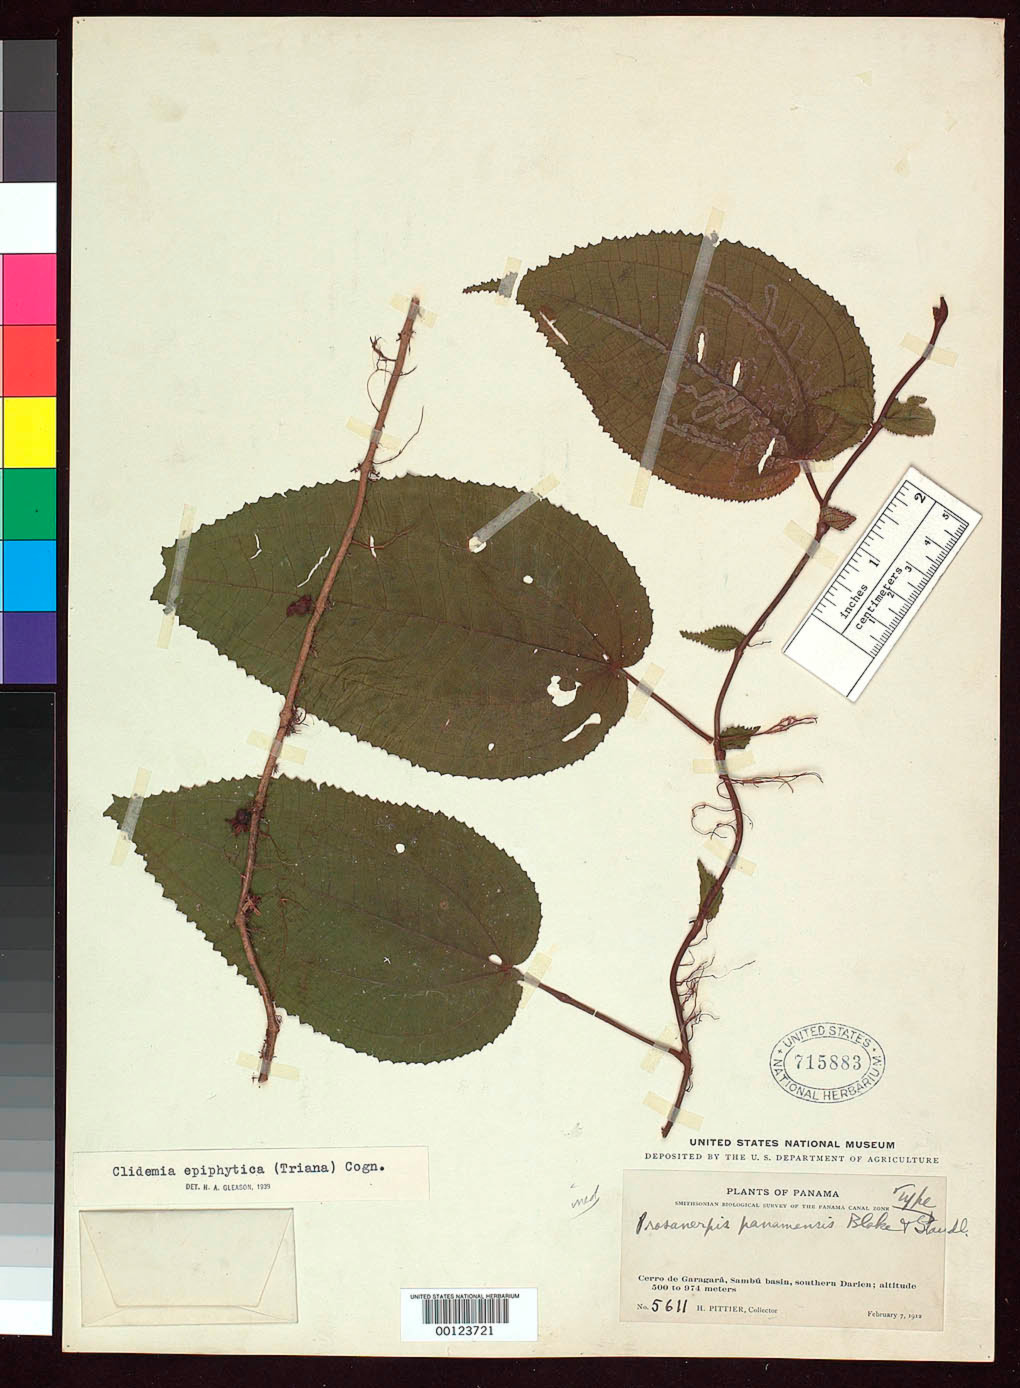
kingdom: Plantae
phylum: Tracheophyta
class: Magnoliopsida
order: Myrtales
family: Melastomataceae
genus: Prosanerpis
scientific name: Prosanerpis panamensis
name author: S.F. Blake & Standl.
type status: Holotype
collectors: H. F. Pittier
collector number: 5611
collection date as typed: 07 Feb 1912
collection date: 1912-02-07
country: Panama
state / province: Darién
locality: Cerro de Garagará, Sambú Basin, southern Darien.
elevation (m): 500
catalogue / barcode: US 715883